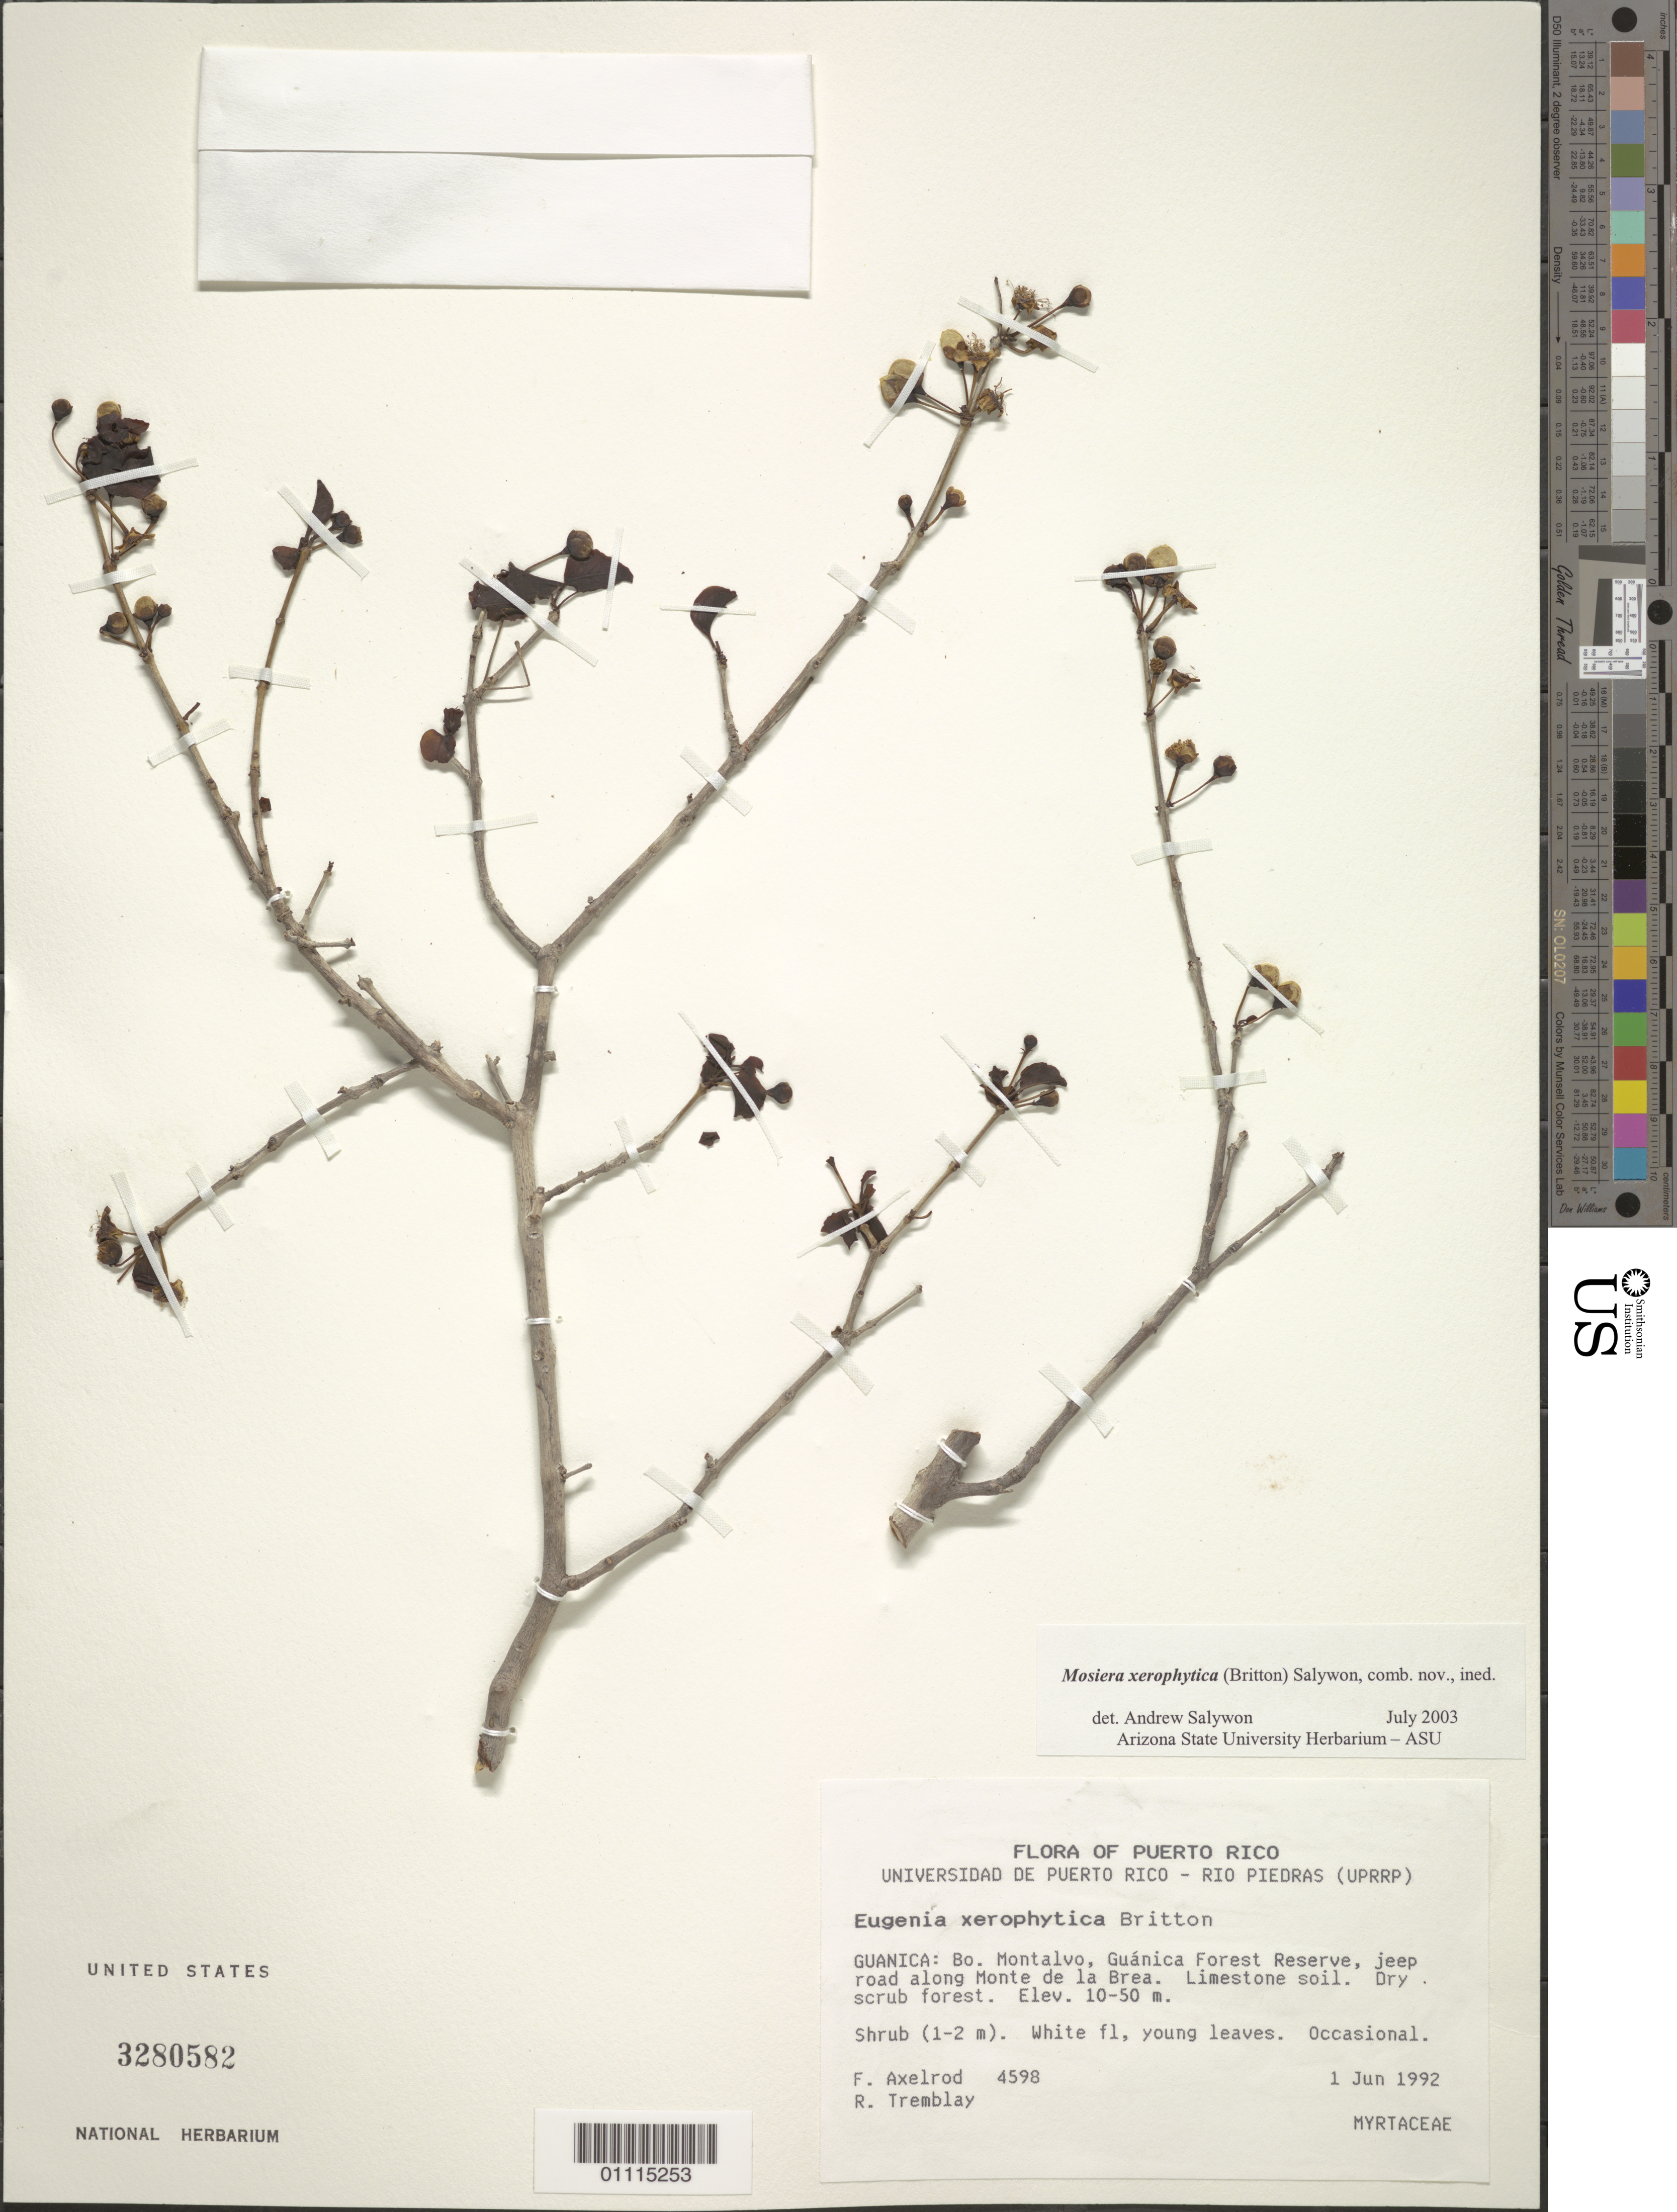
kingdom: Plantae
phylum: Tracheophyta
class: Magnoliopsida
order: Myrtales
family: Myrtaceae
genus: Mosiera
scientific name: Mosiera xerophytica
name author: (Britton) Salywon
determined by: Salywon, A. M., (ASU)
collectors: F. S. Axelrod & R. L. Tremblay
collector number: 4598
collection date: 1992-06-01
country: Puerto Rico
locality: Guánica: Bo. Montalvo, Guánica Forest Reserve, jeep road along Monte de la Brea.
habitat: Limestone soil. Dry scrub forest.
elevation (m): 10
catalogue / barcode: US 3280582